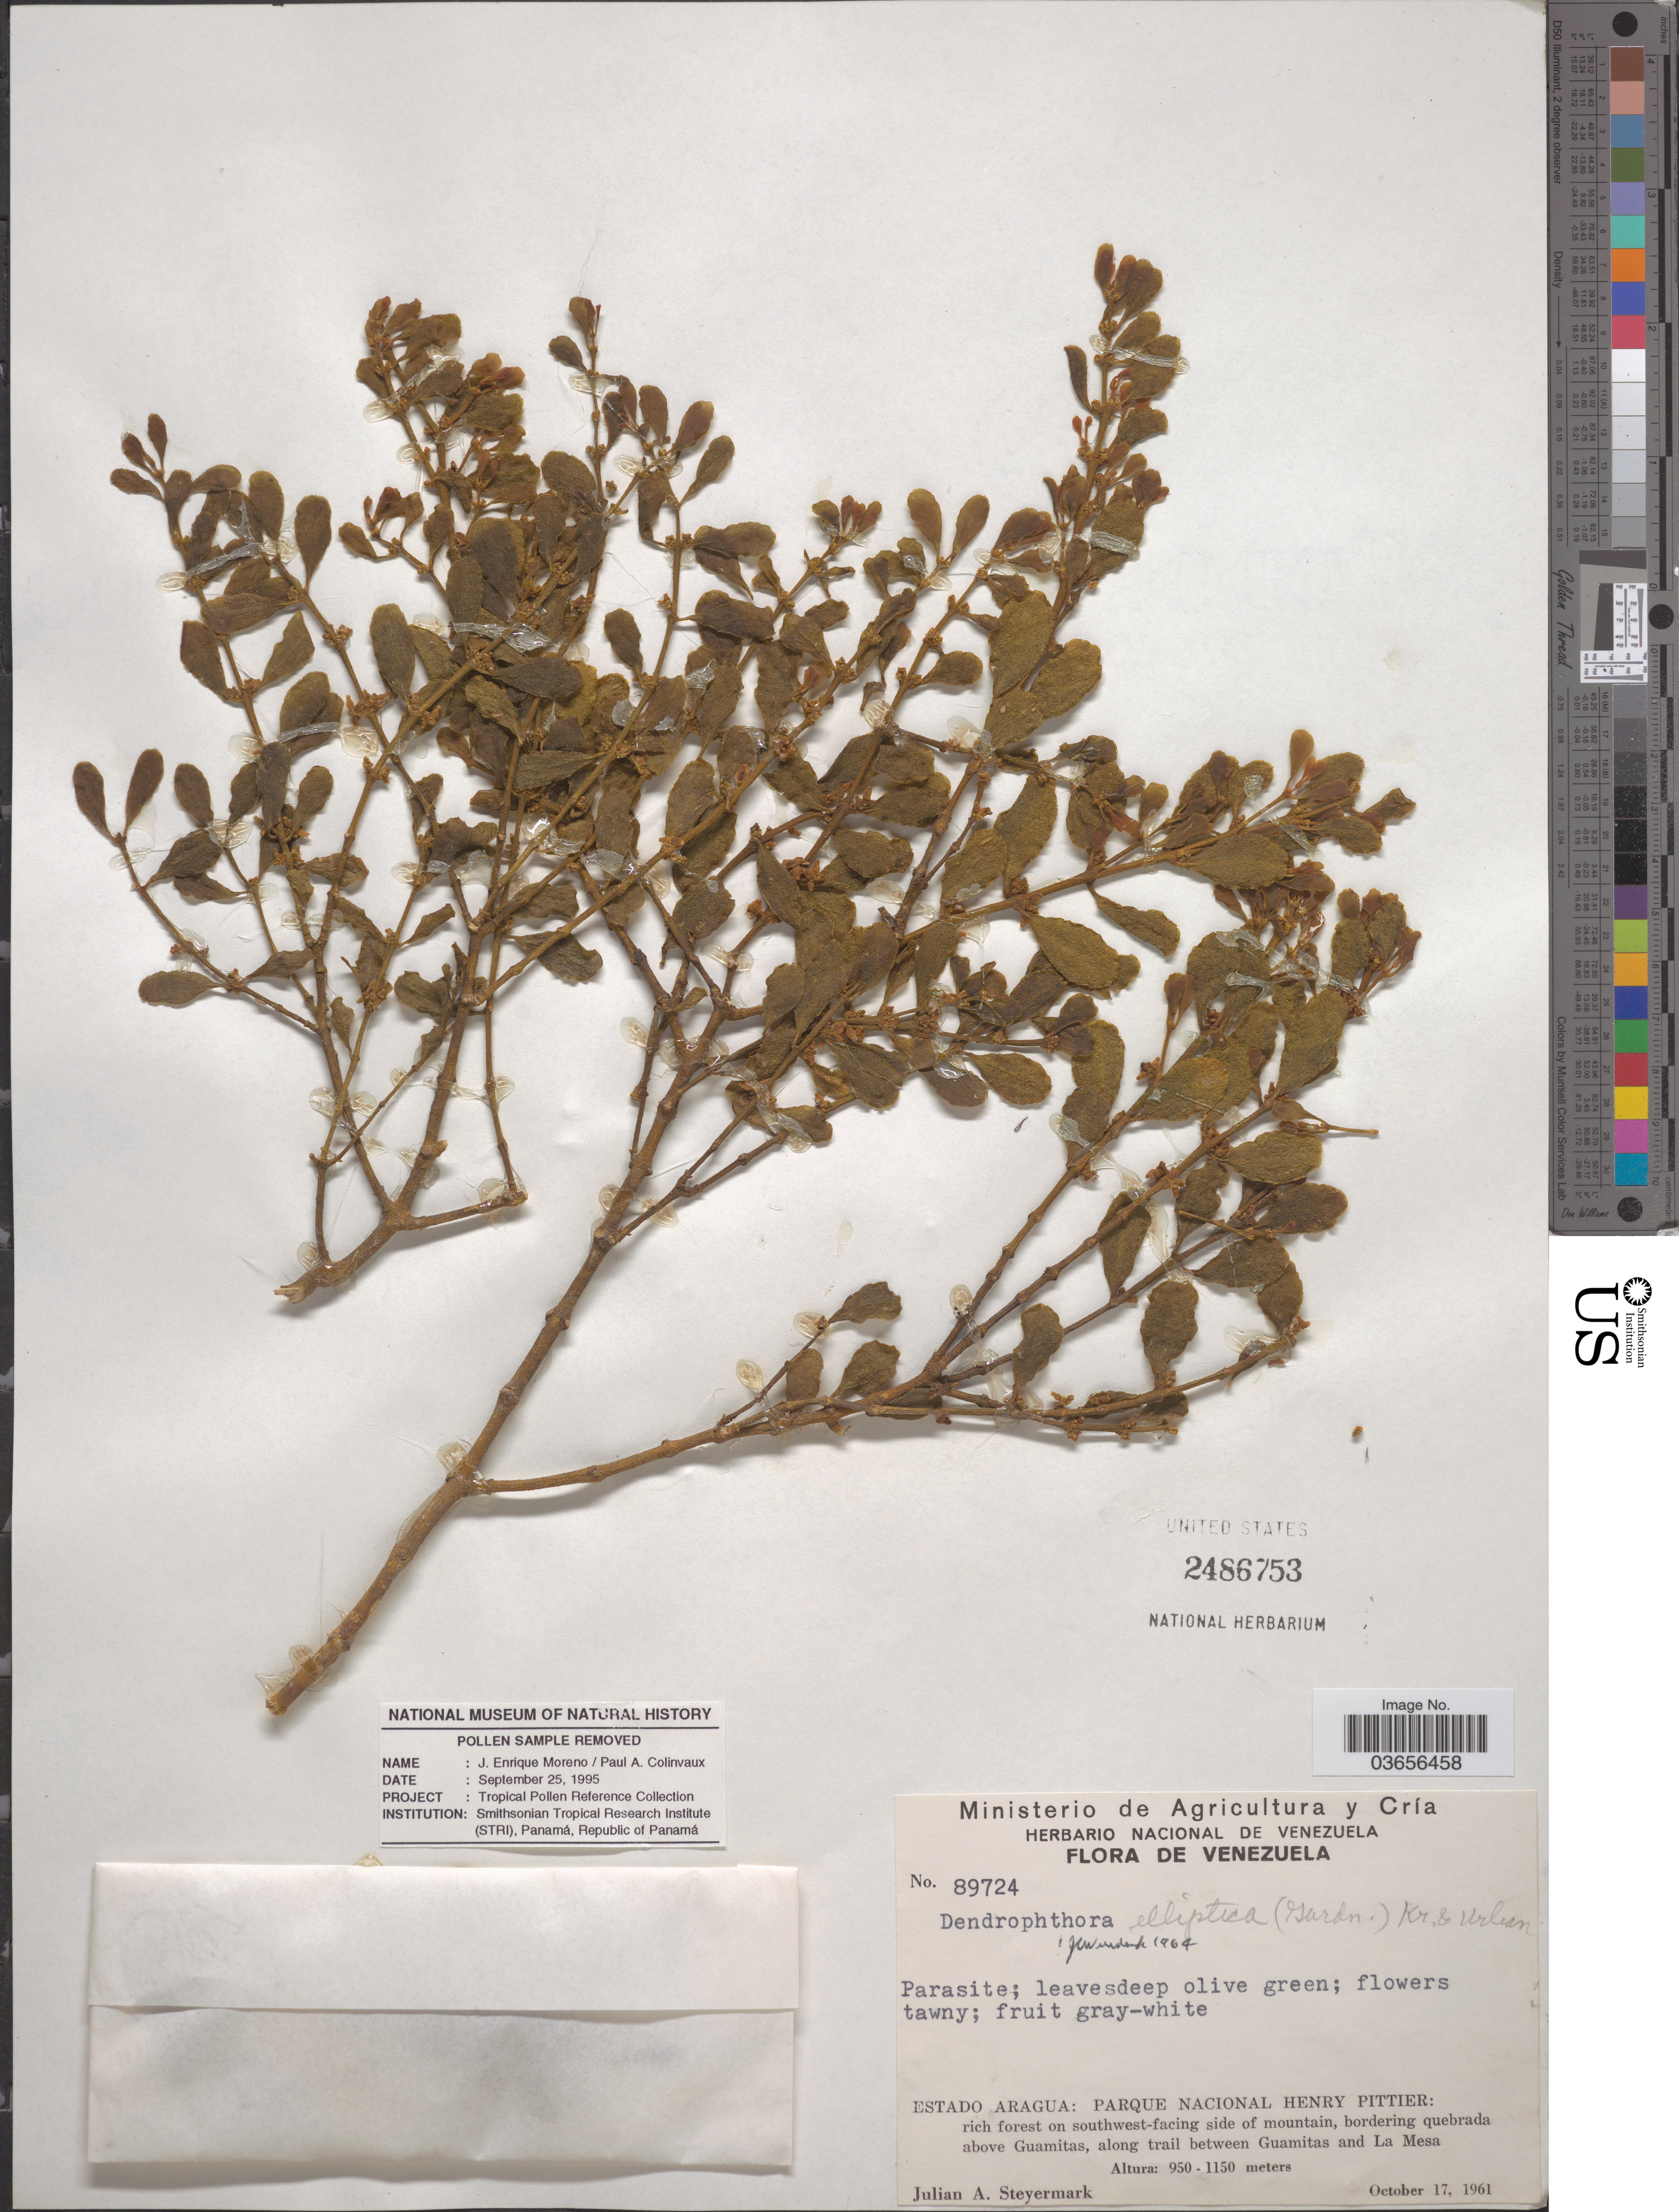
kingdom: Plantae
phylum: Tracheophyta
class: Magnoliopsida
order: Santalales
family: Viscaceae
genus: Dendrophthora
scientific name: Dendrophthora elliptica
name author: (Gardner) Krug & Urb.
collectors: J. Steyermark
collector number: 89724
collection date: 1961-10-17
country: Venezuela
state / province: Aragua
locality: Parque Nacional Henry Pittier: rich forest on southwest-facing side of mountain, bordering quebrada above Guamitas, along trail between Guamitas and La Mesa.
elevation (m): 950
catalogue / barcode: US 2486753